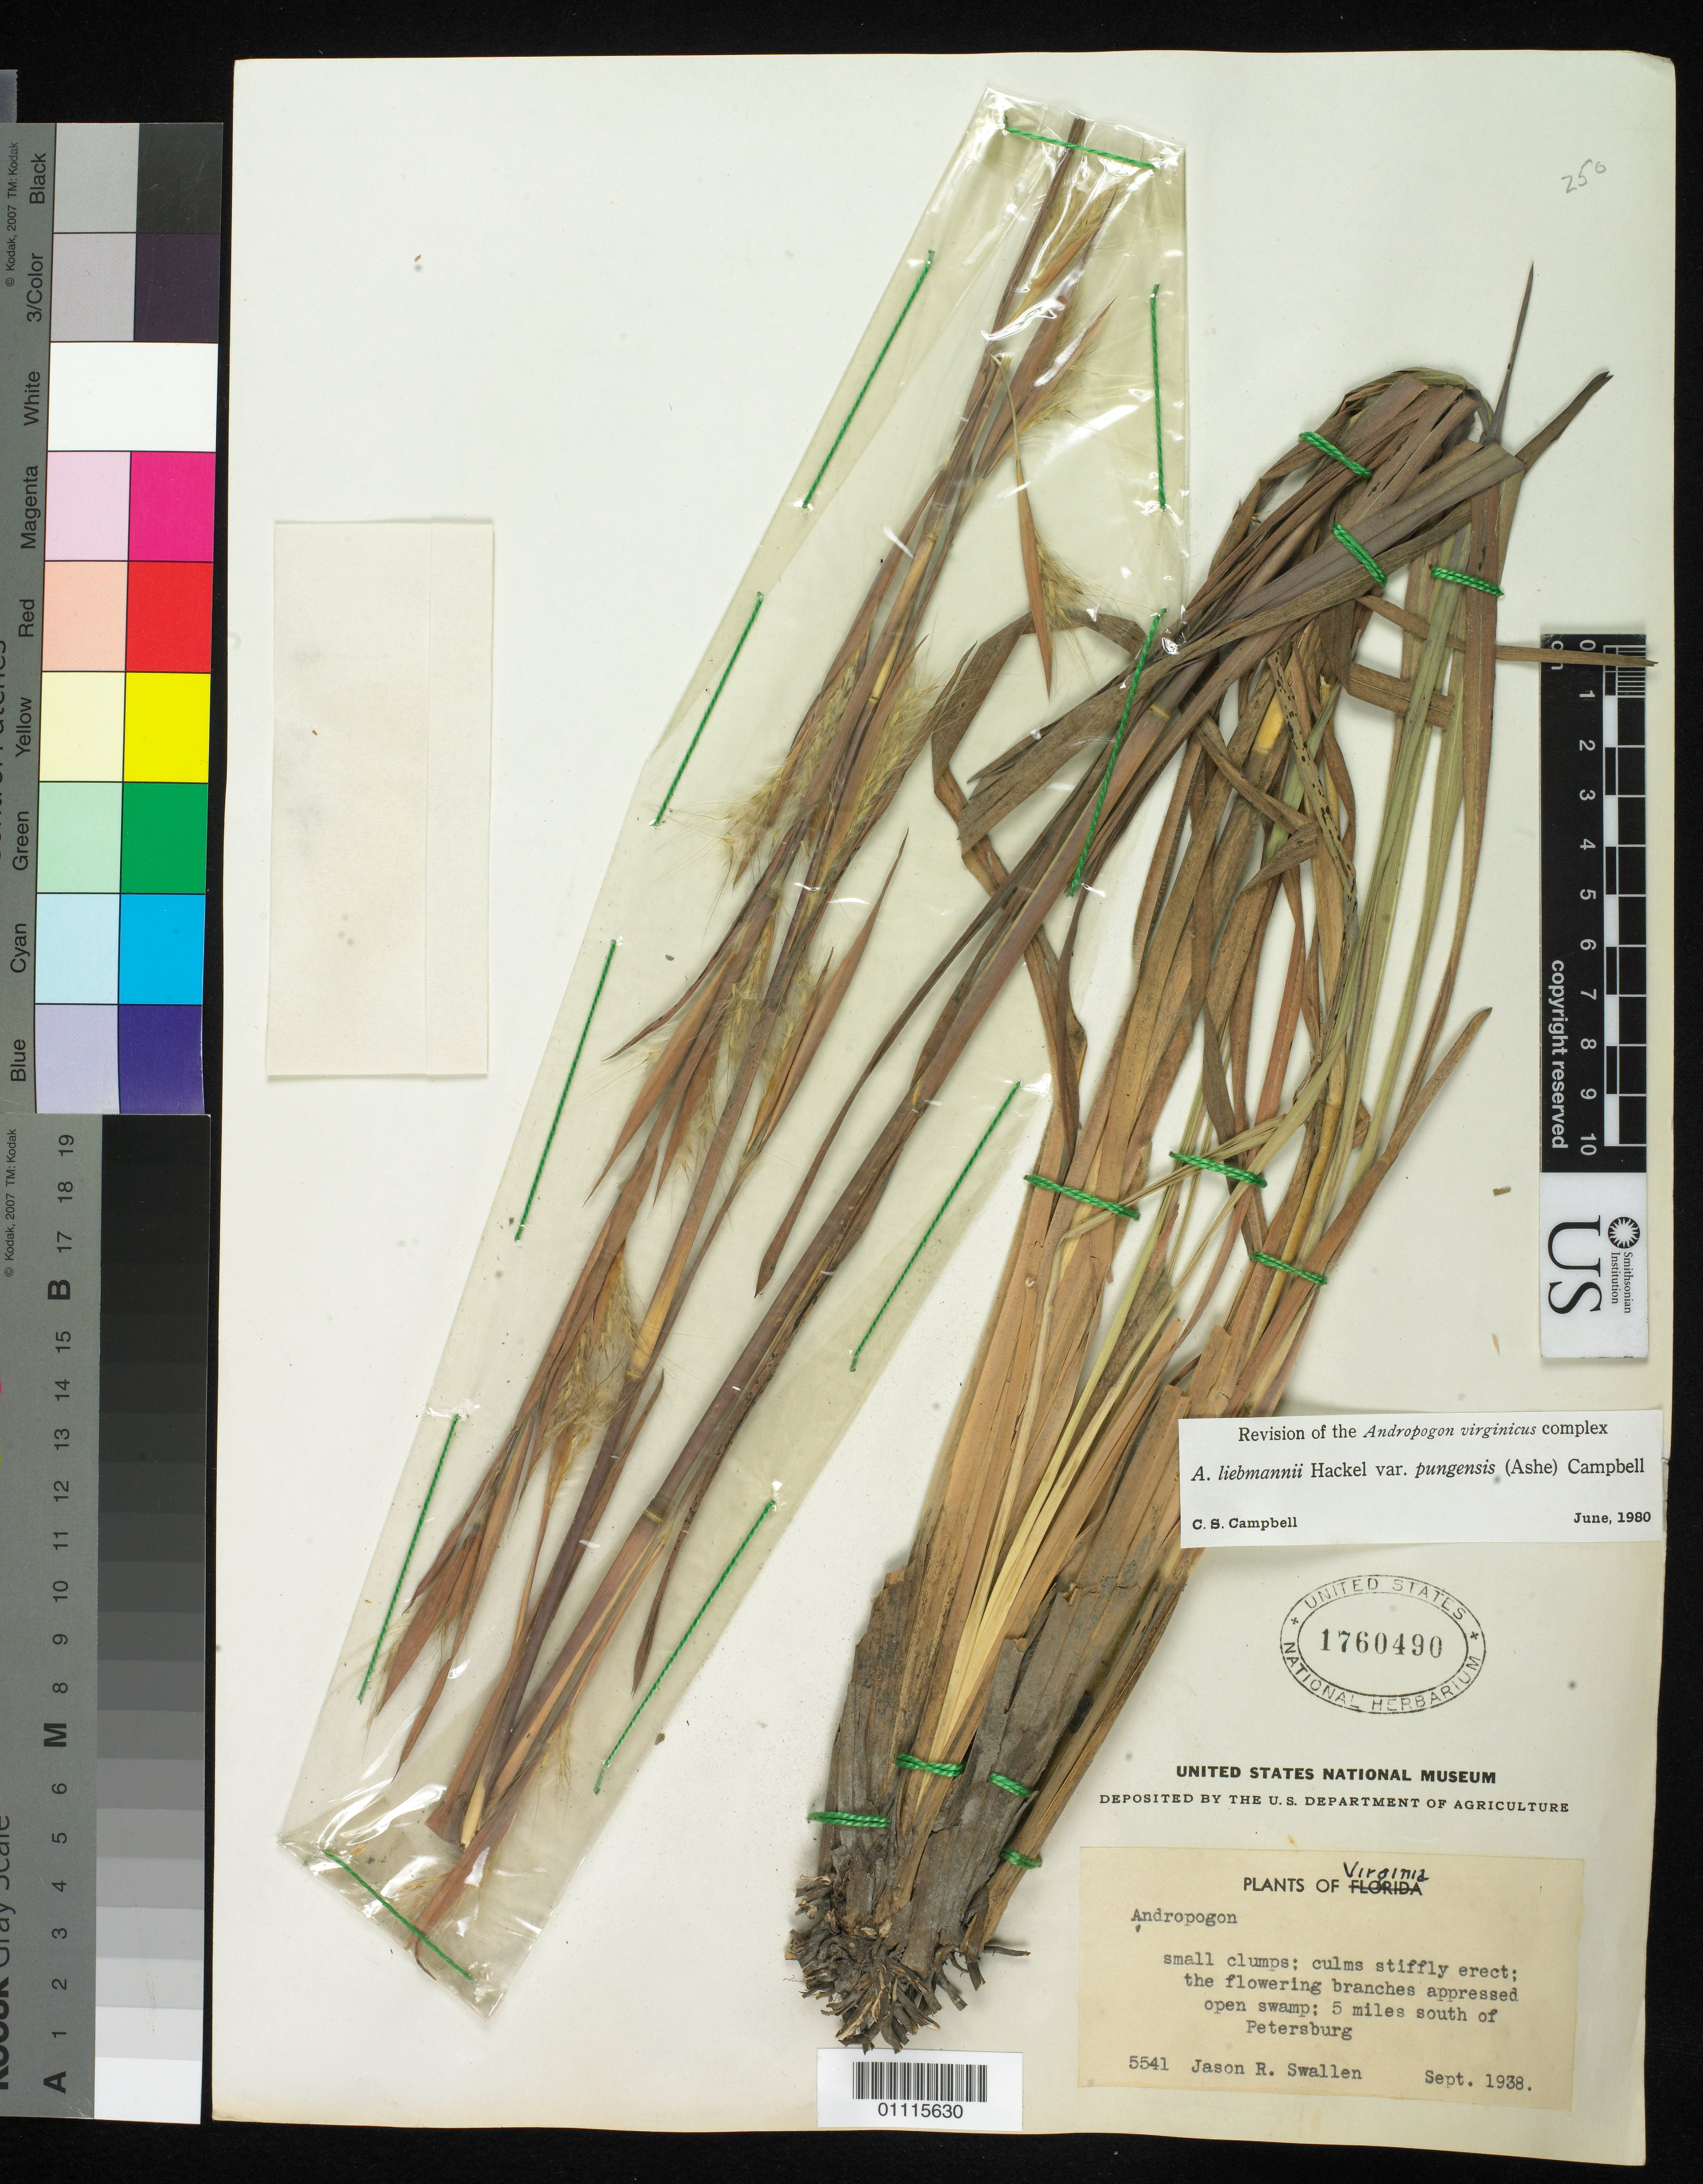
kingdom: Plantae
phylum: Tracheophyta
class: Liliopsida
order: Poales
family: Poaceae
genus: Andropogon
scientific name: Andropogon liebmannii var. pungensis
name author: (Ashe) C.S. Campb.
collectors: J. R. Swallen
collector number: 5541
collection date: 1938-09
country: United States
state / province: Virginia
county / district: City of Petersburg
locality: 5 mi. S of Petersburg.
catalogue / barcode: US 1760490